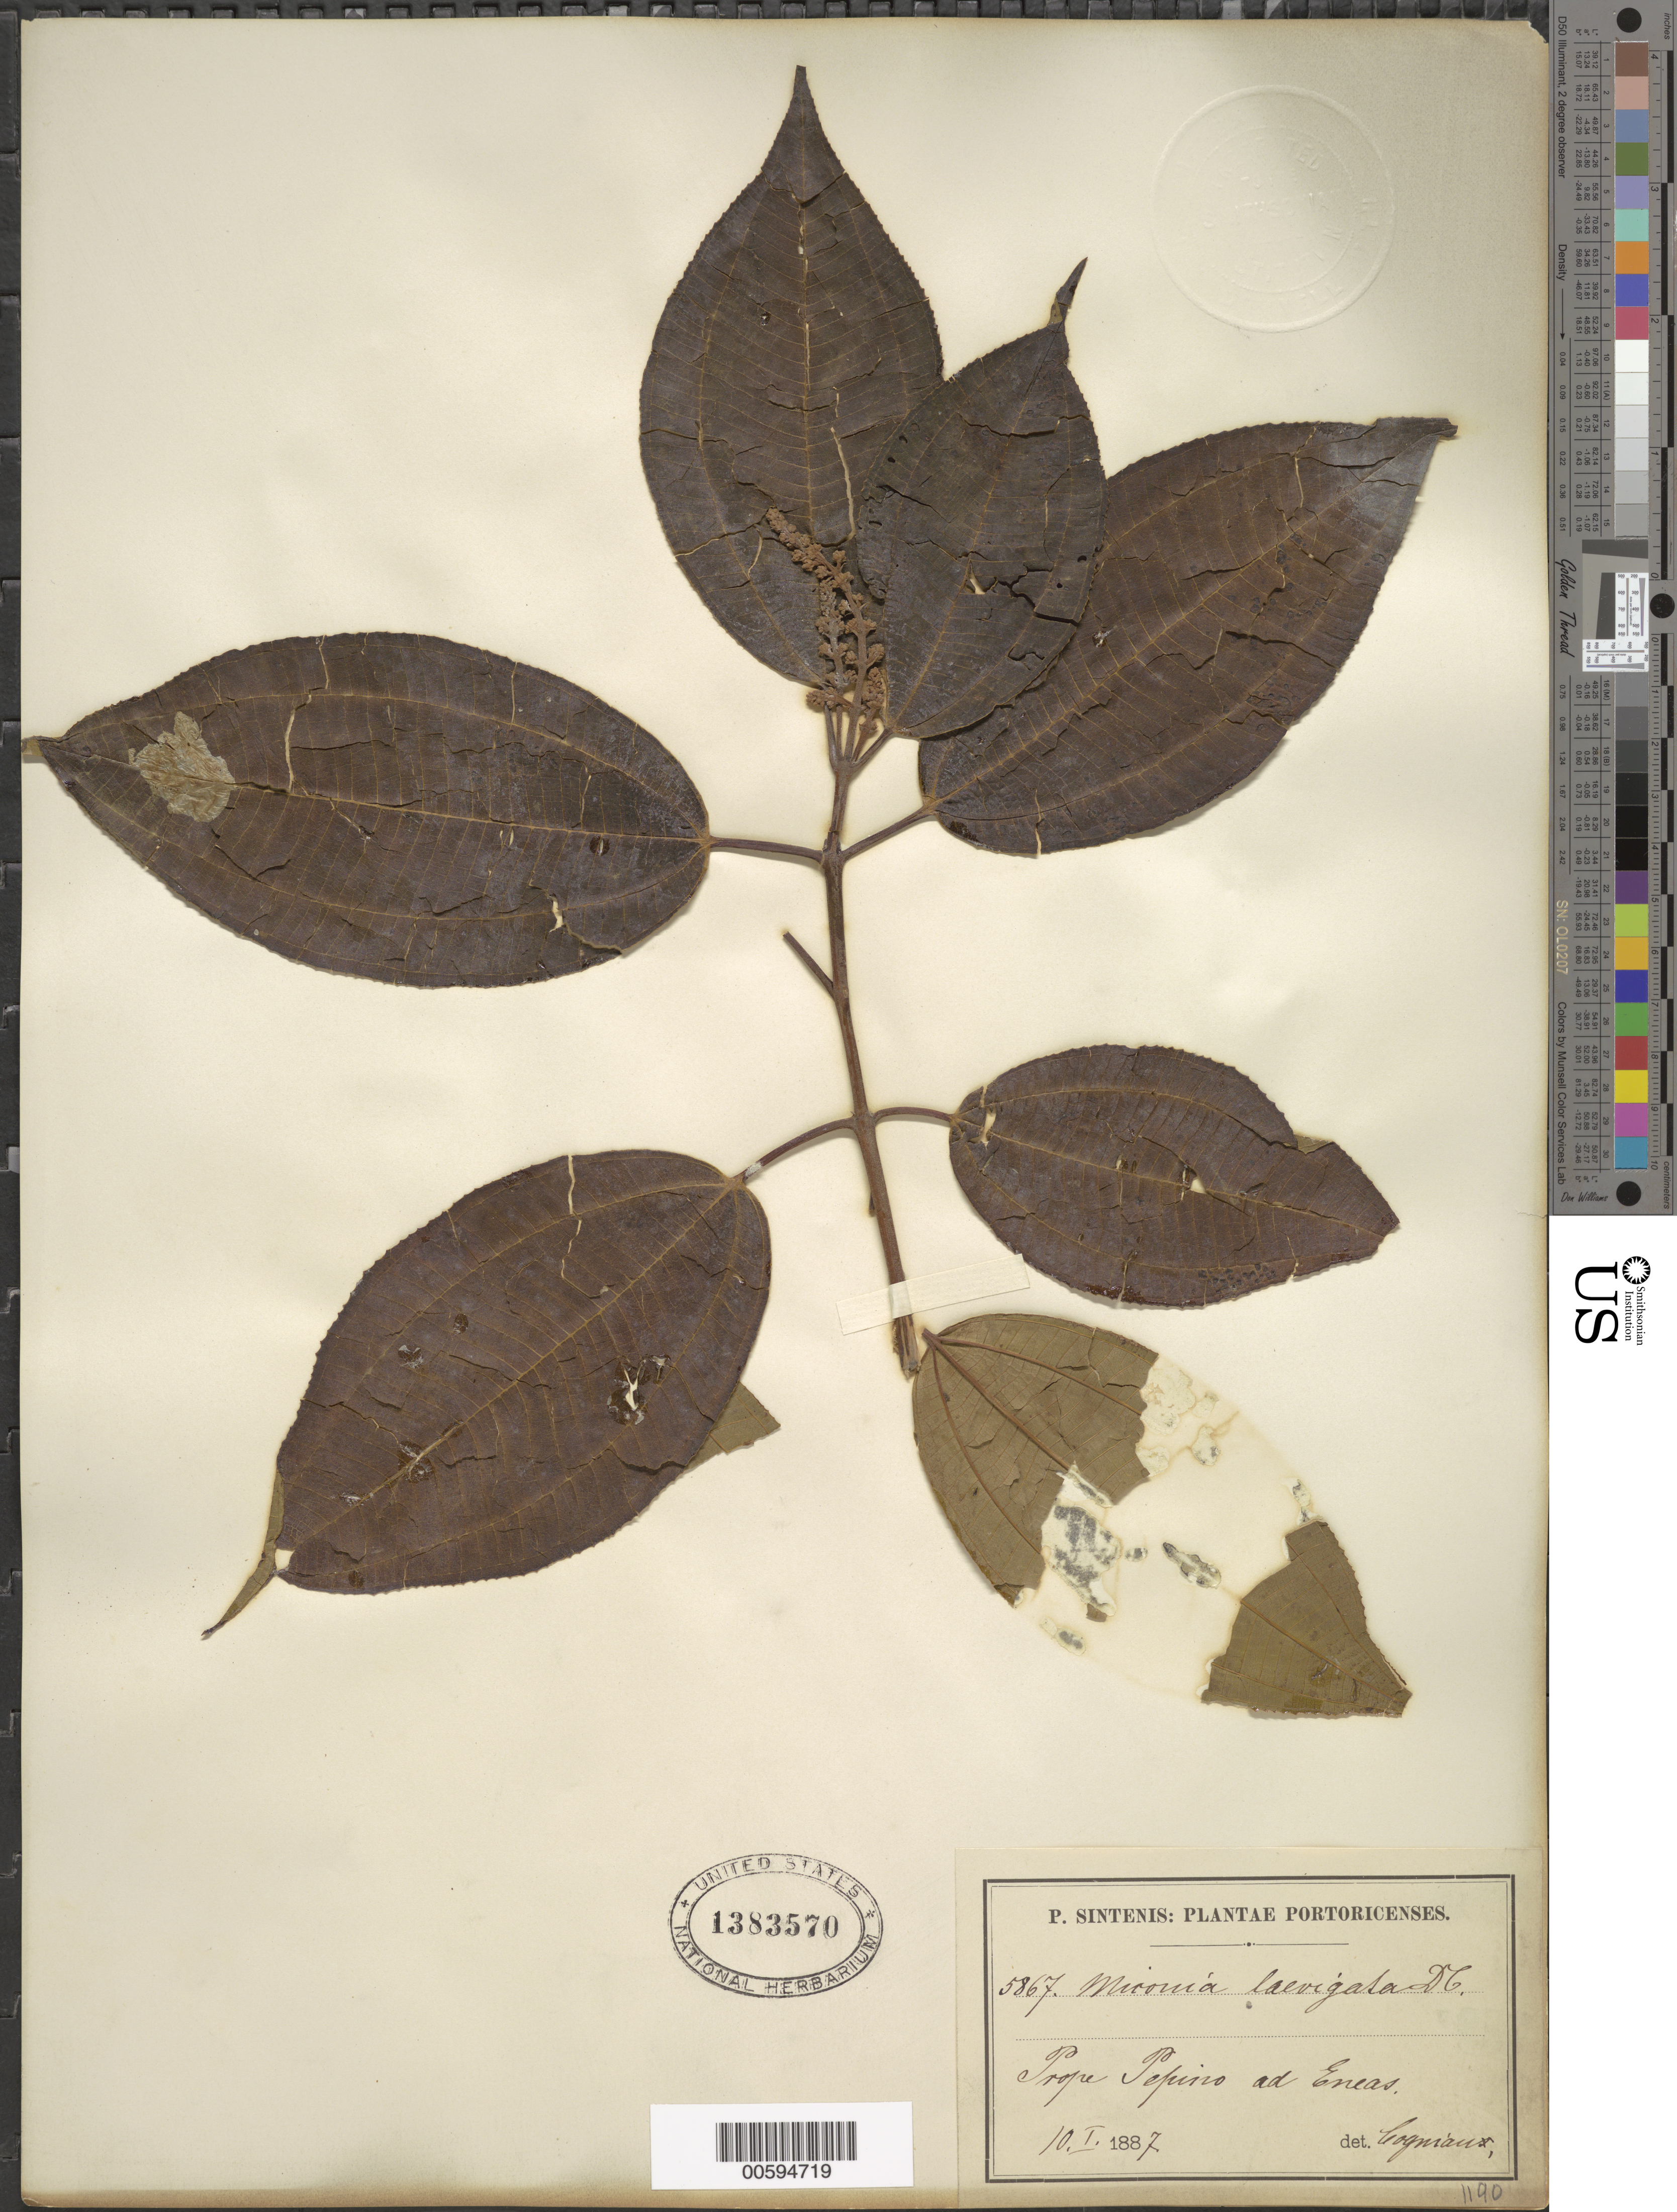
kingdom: Plantae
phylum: Tracheophyta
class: Magnoliopsida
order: Myrtales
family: Melastomataceae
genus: Miconia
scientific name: Miconia laevigata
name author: (L.) D. Don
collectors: P. Sintenis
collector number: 5867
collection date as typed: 10 Jan 1887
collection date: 1887-01-10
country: Puerto Rico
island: Greater Antilles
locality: Prope Pepino ad Eneas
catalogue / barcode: US 1383570